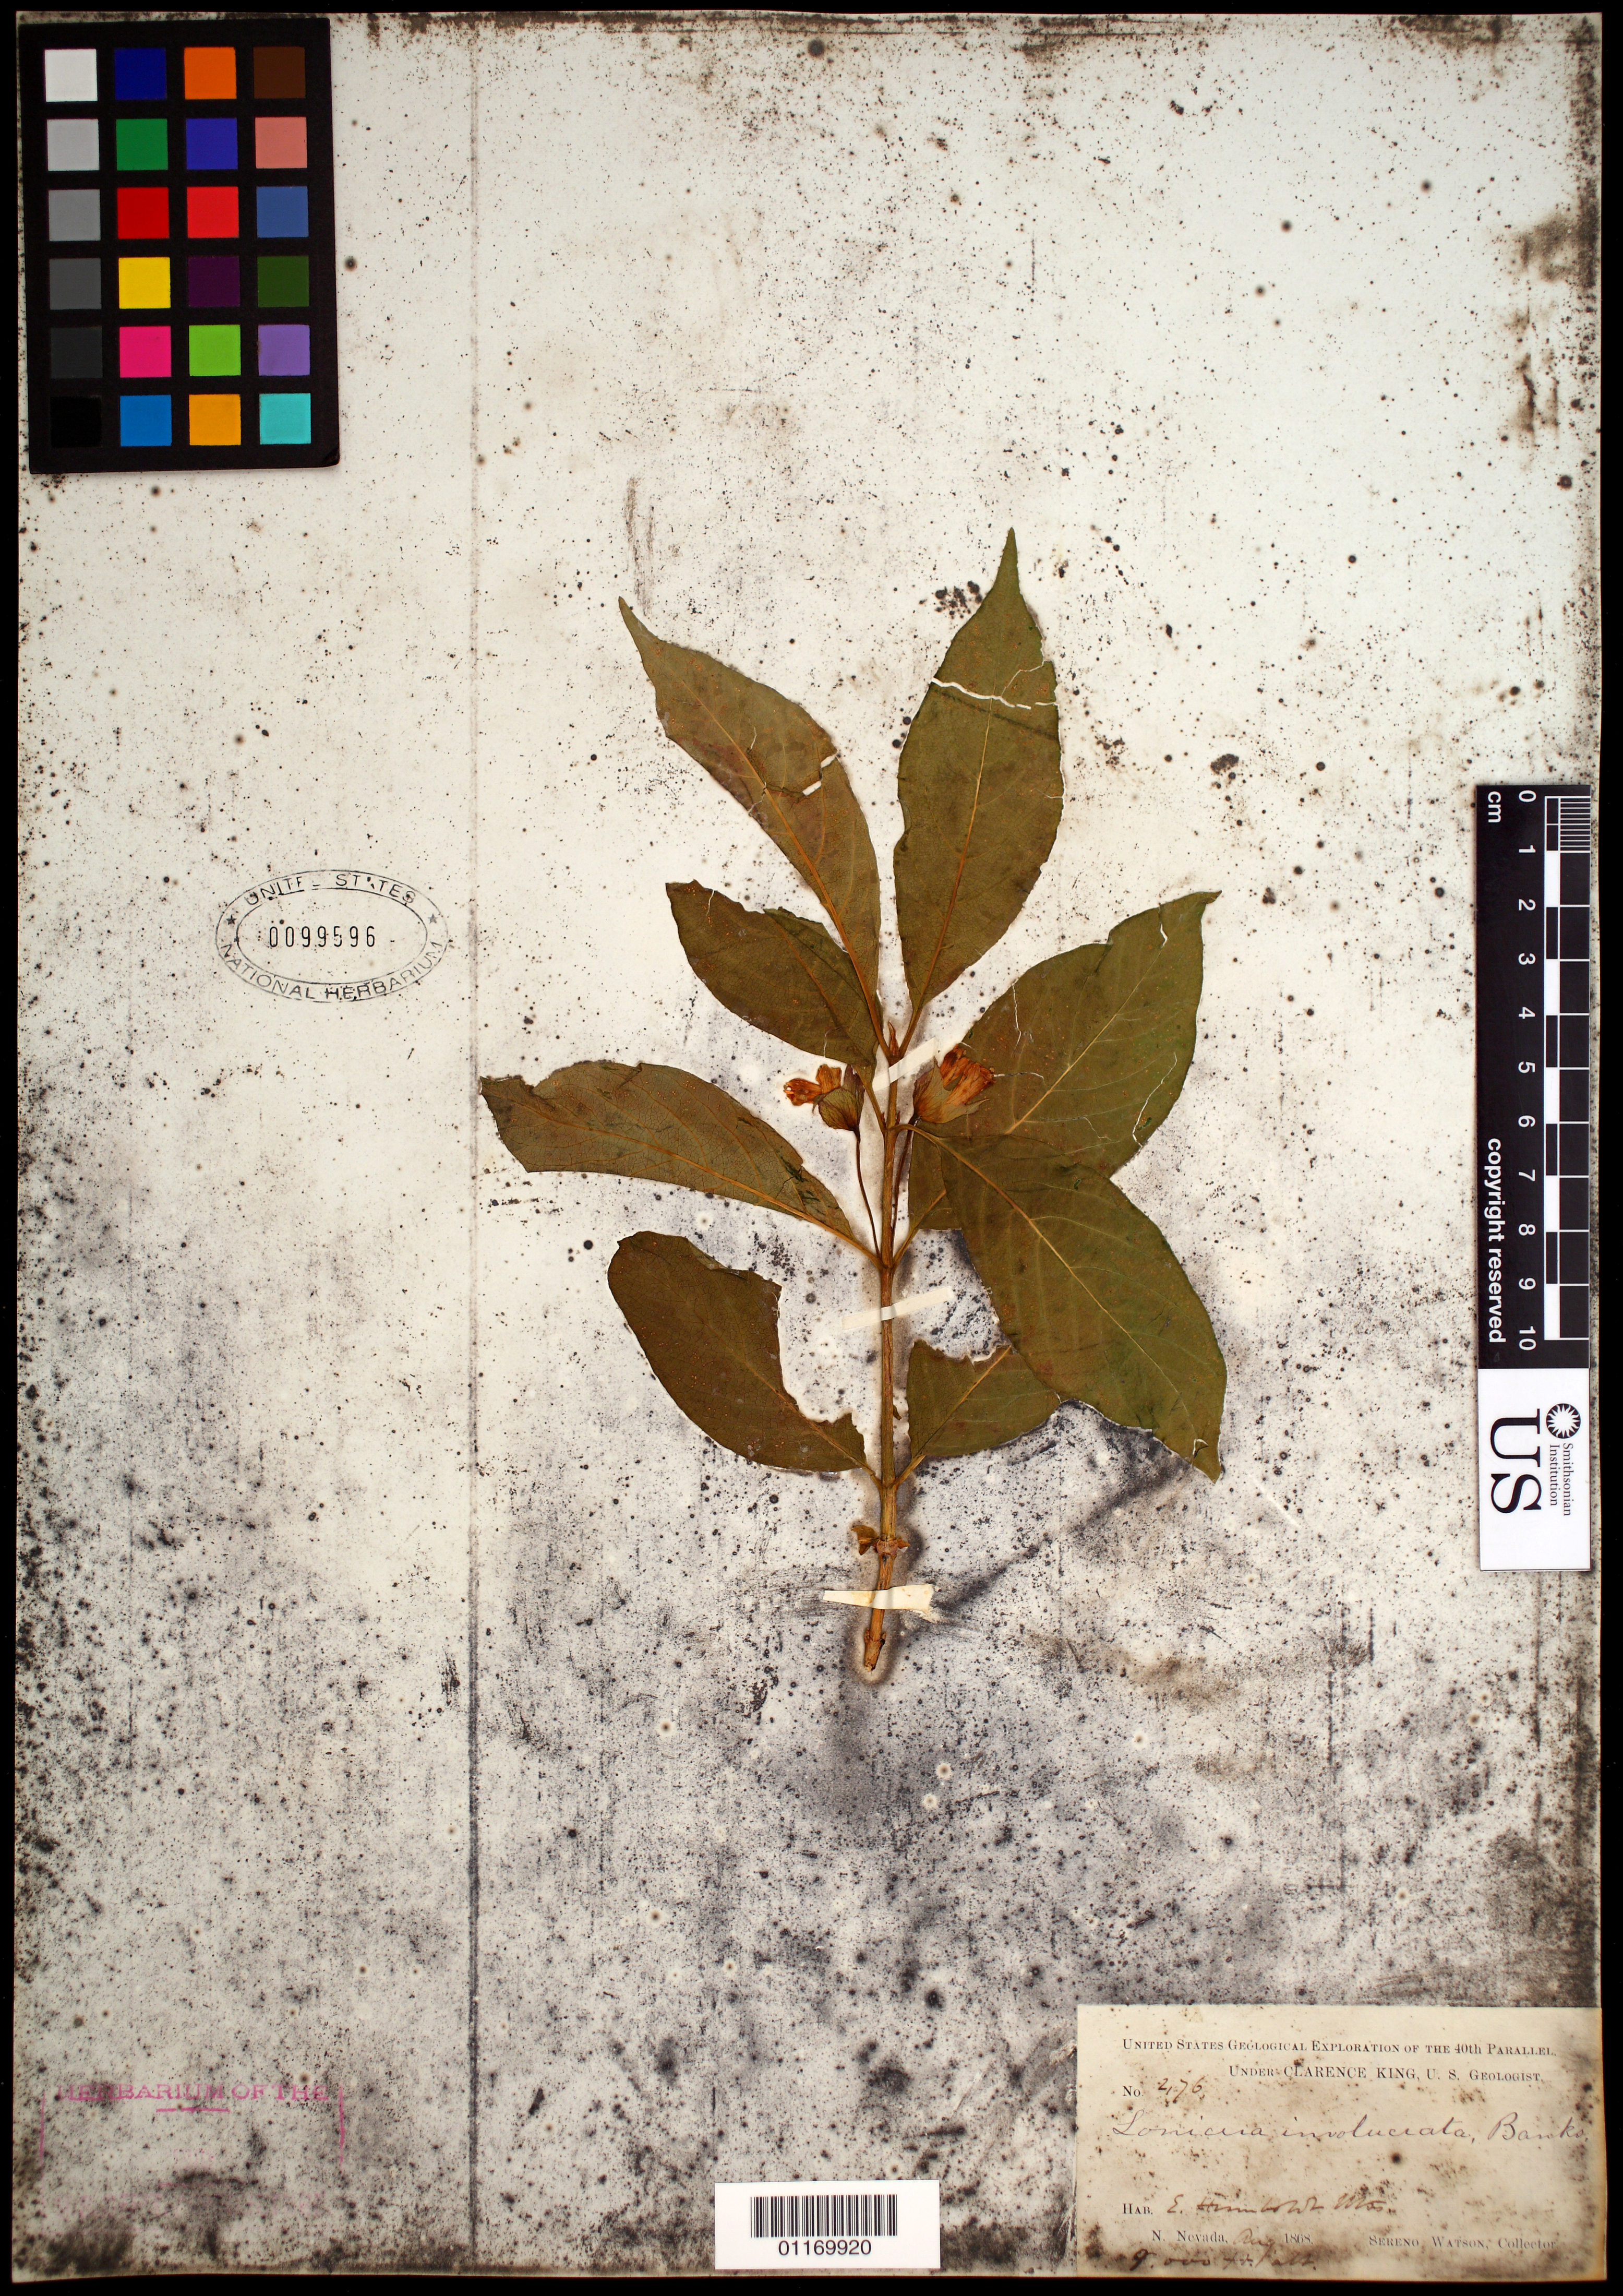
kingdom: Plantae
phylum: Tracheophyta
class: Magnoliopsida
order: Dipsacales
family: Caprifoliaceae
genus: Lonicera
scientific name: Lonicera involucrata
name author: (Richardson) Banks ex Spreng.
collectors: S. Watson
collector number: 476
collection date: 1868-08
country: United States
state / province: Nevada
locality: E. Humboldt Mts.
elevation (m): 2743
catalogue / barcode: US 99596